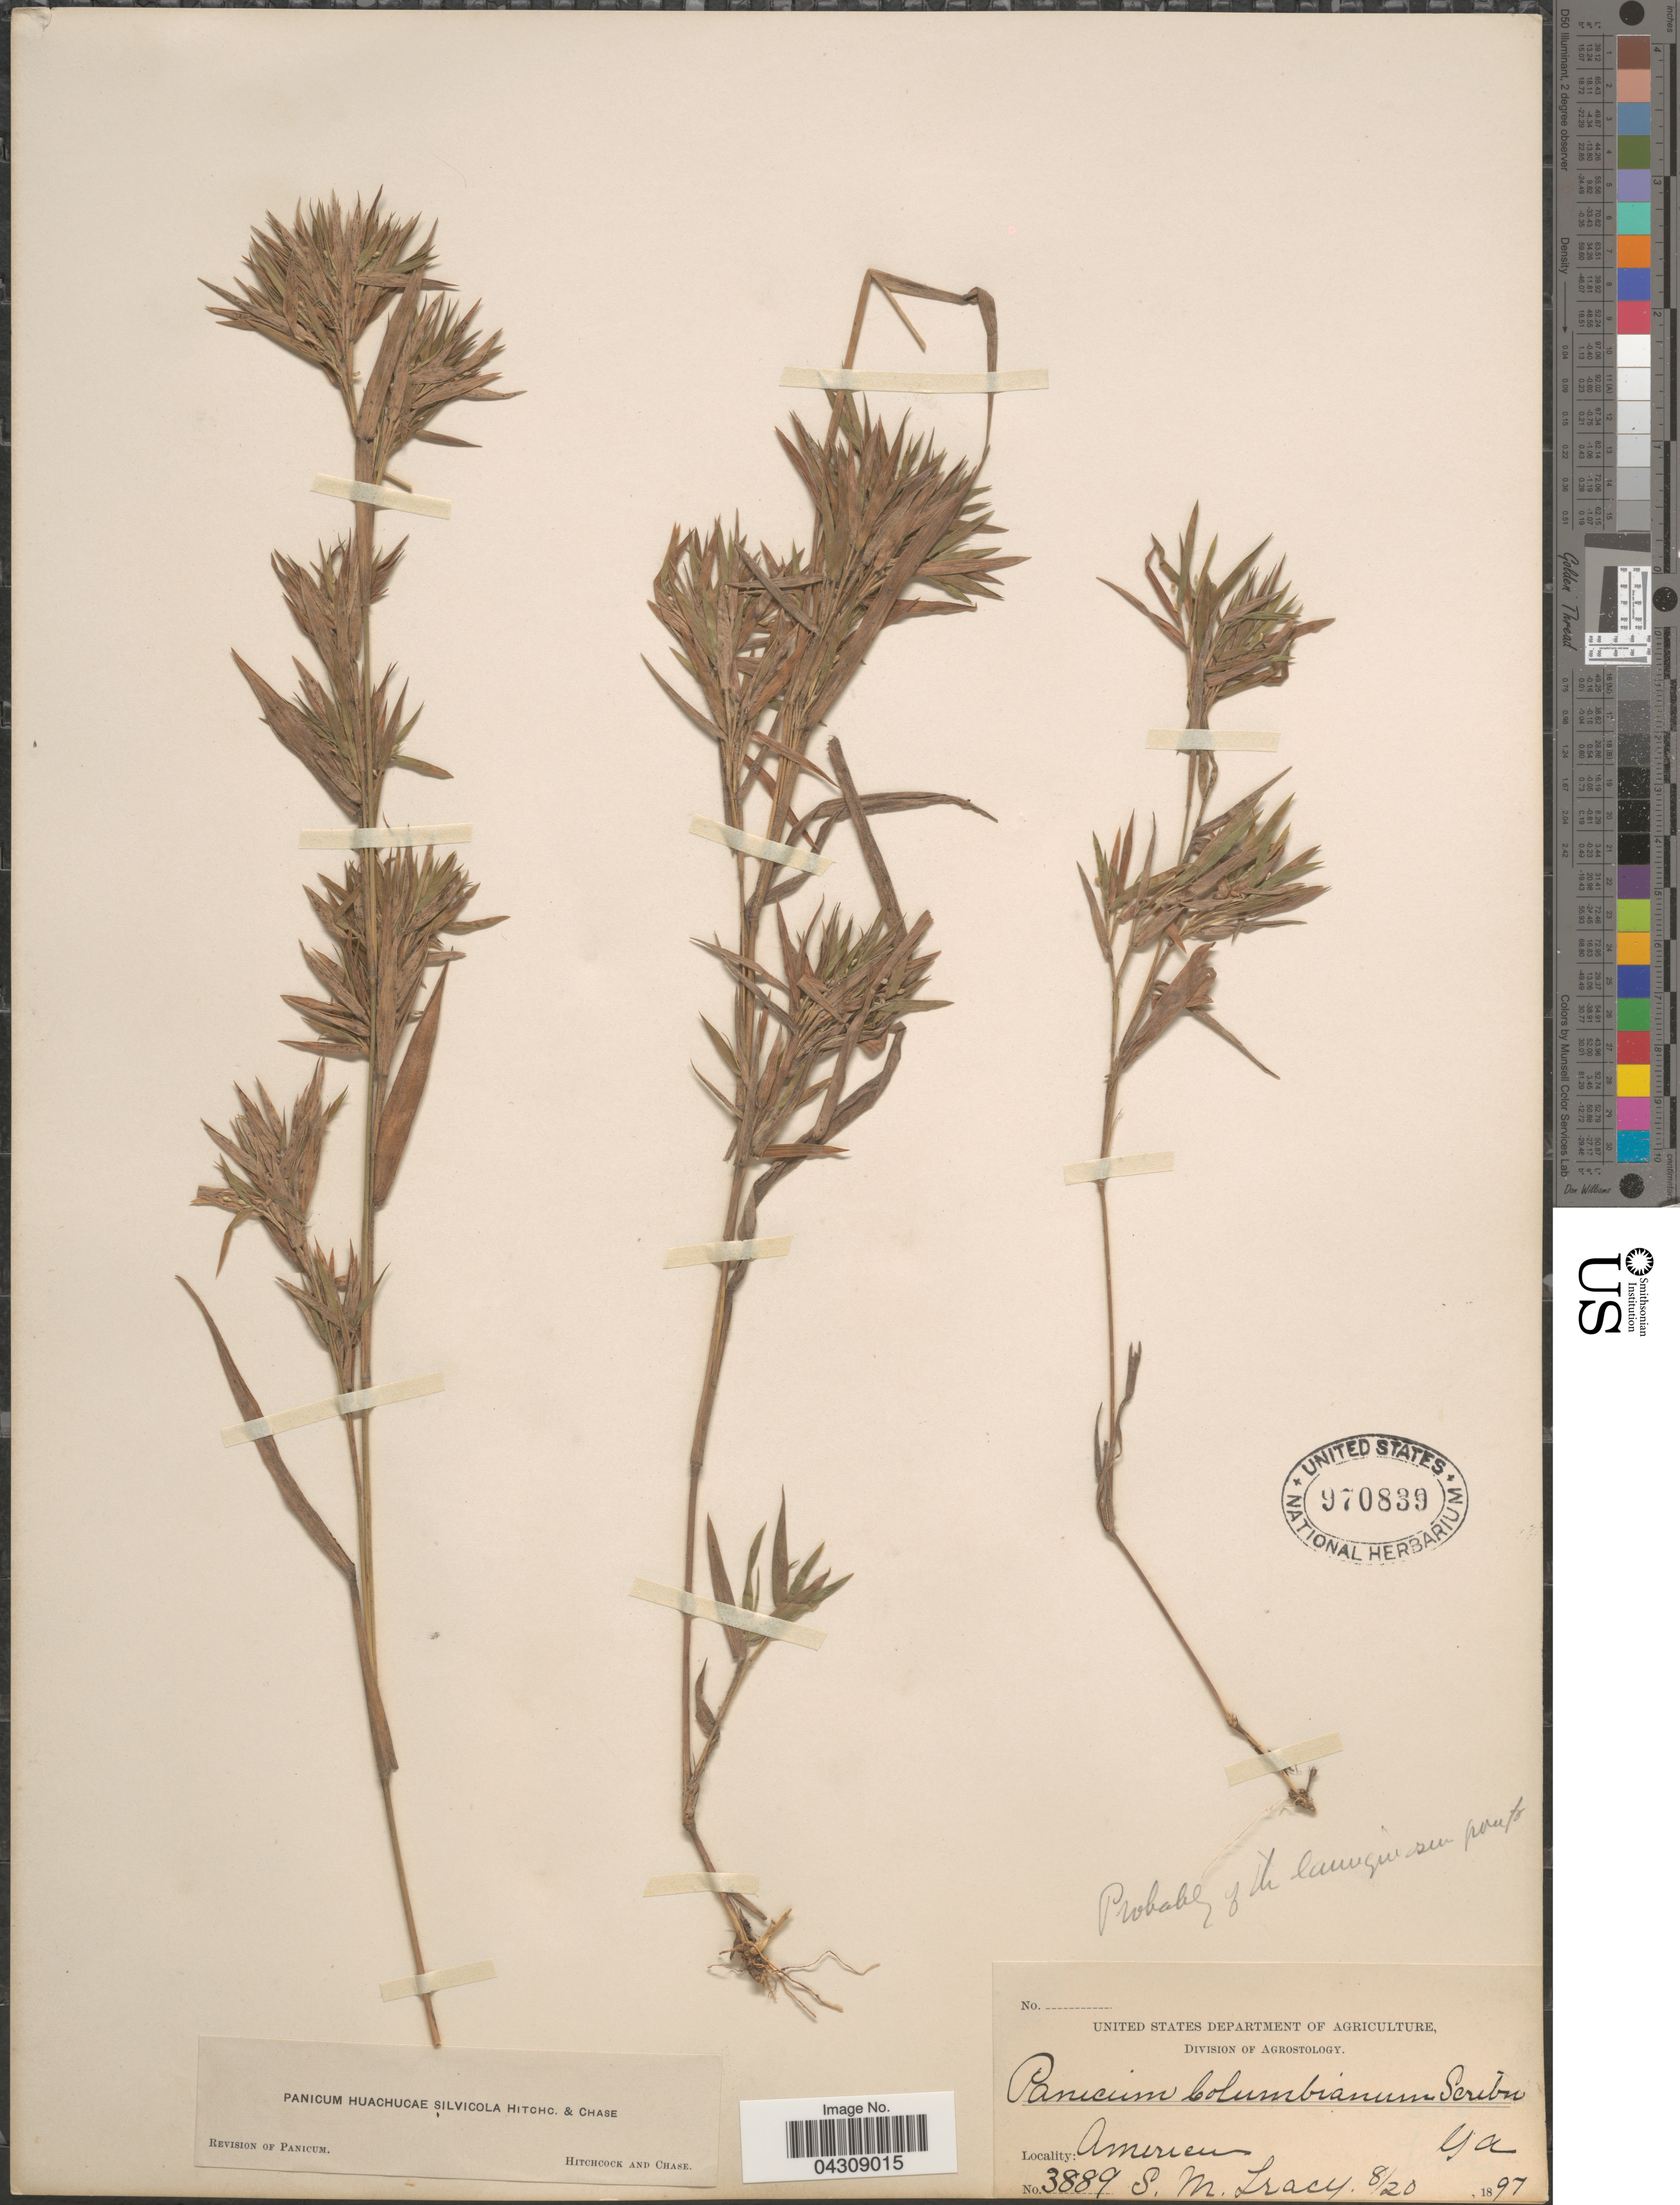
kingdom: Plantae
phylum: Tracheophyta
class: Liliopsida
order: Poales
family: Poaceae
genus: Dichanthelium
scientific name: Dichanthelium acuminatum var. acuminatum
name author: (Sw.) Gould & C.A. Clark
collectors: S. M. Tracy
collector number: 3889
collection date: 1897-08-20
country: United States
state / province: Georgia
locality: Americus.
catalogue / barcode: US 970839